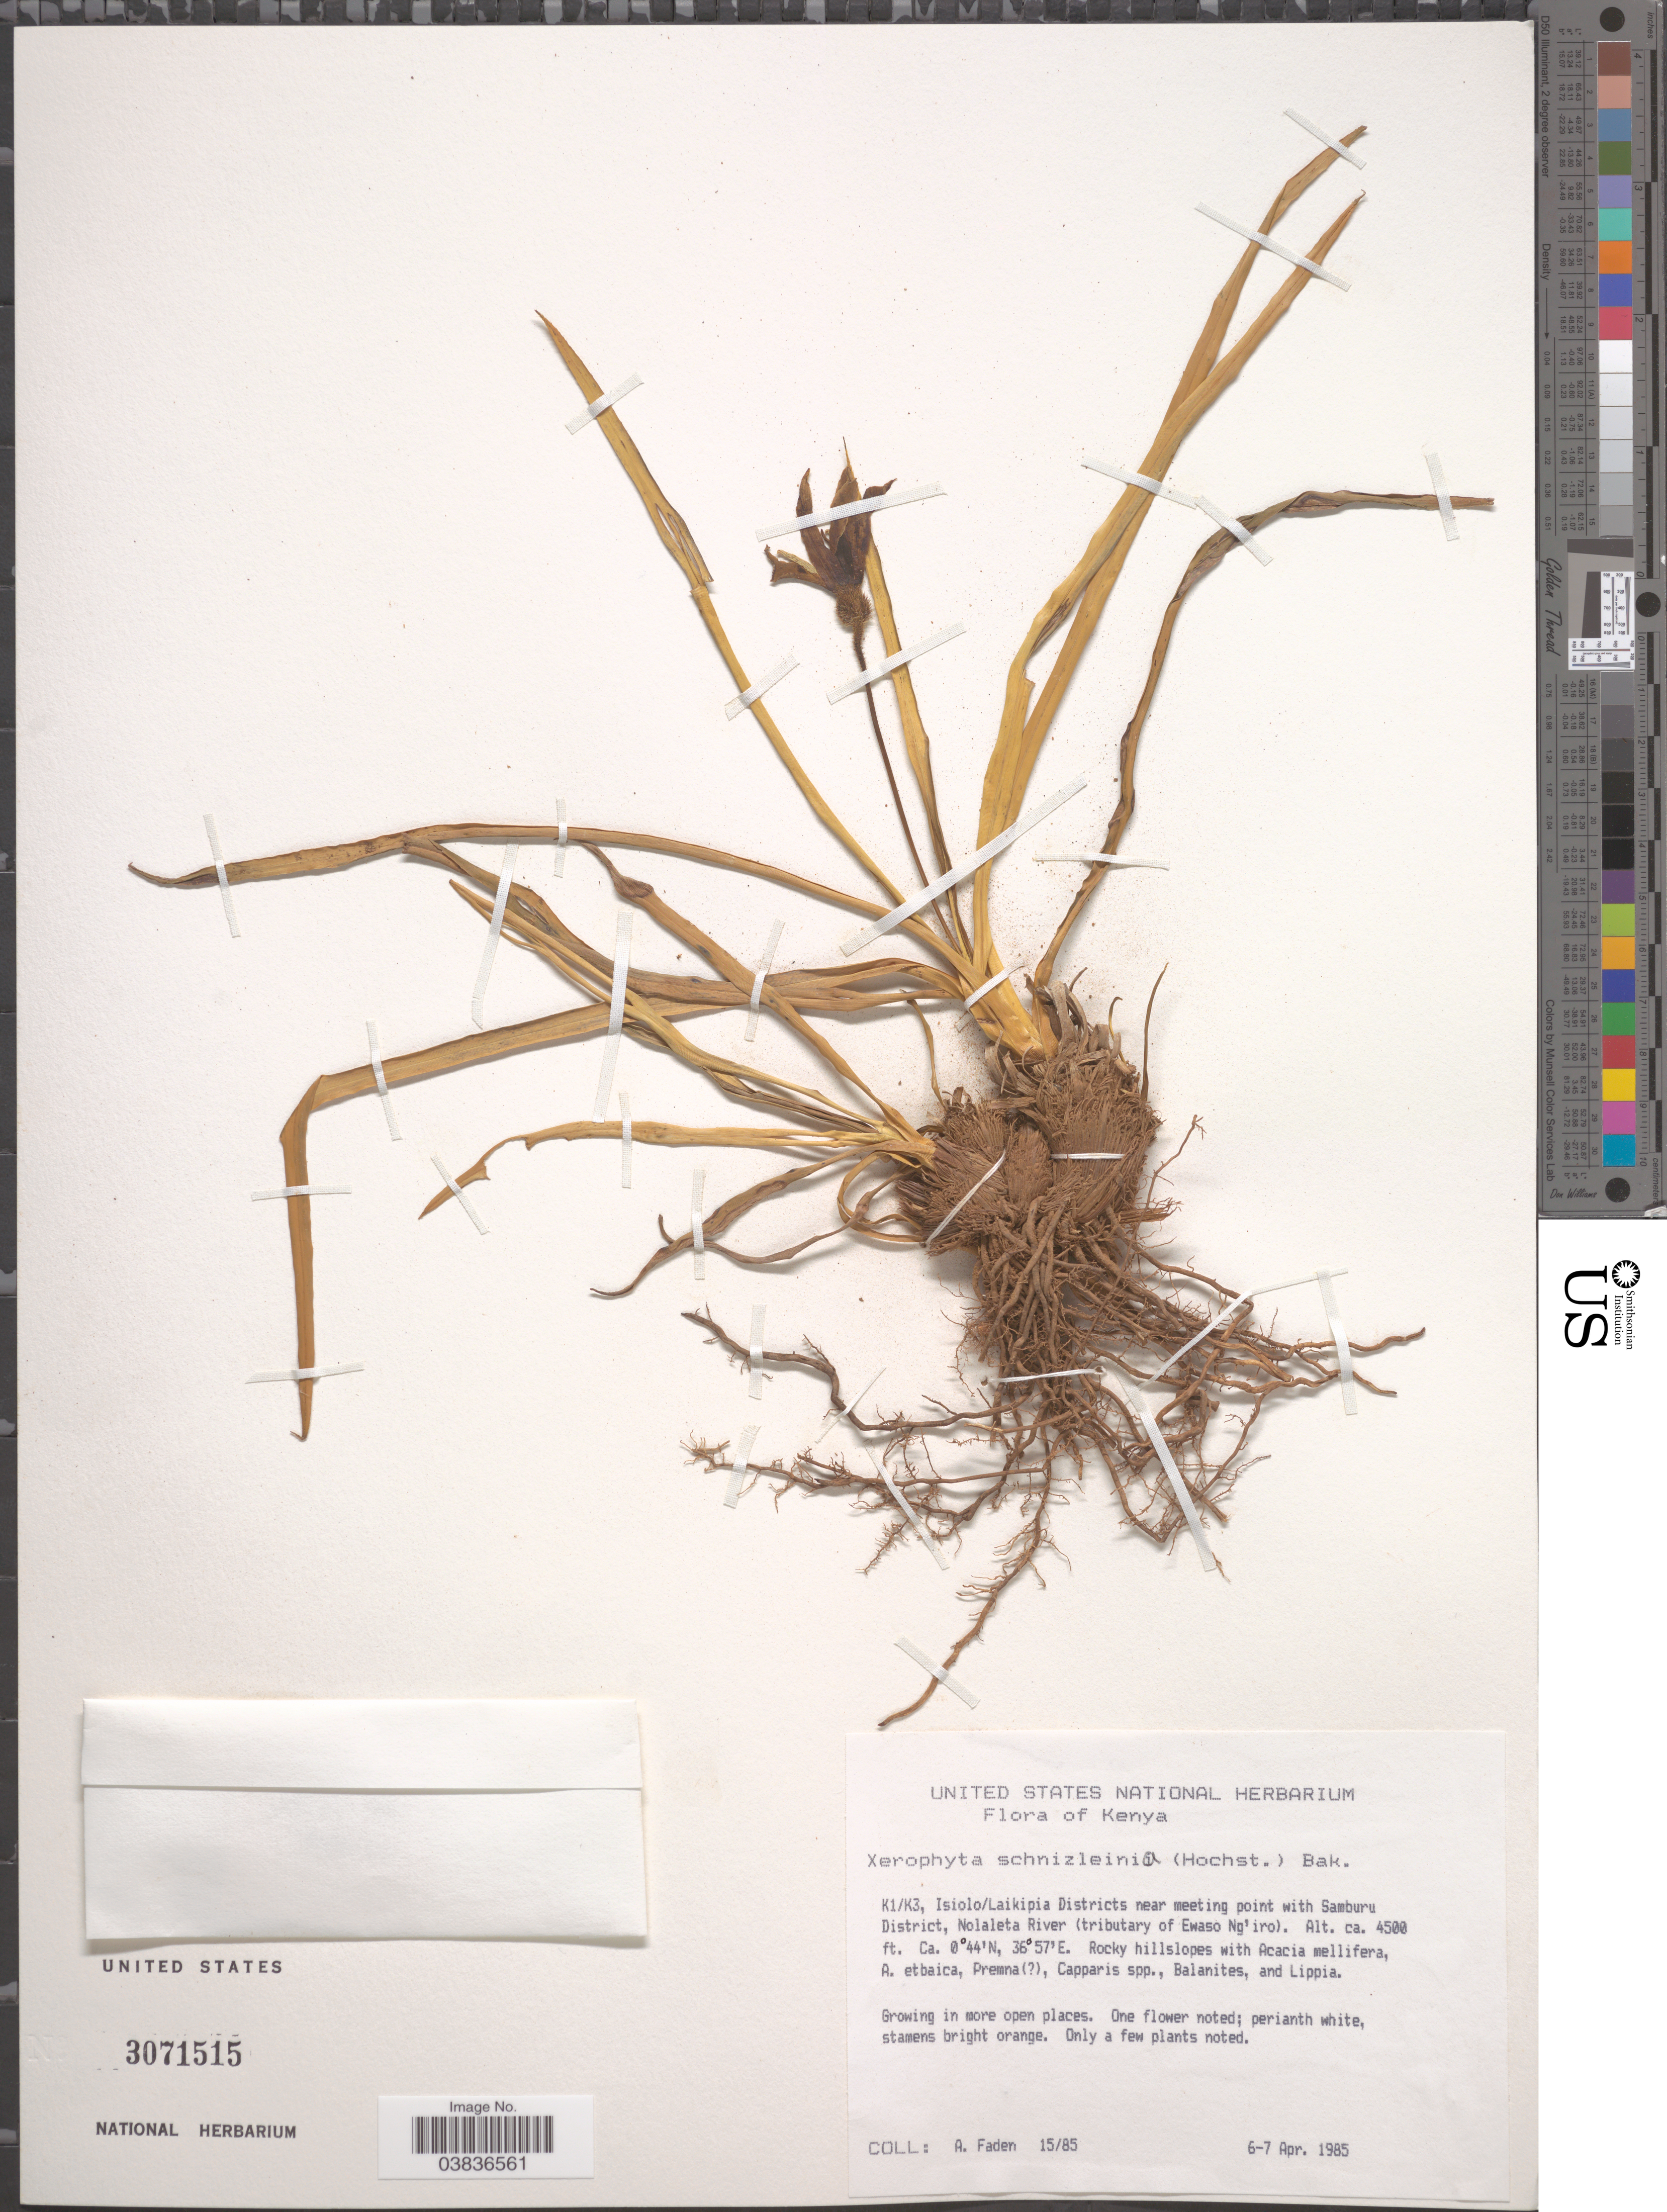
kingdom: Plantae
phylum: Tracheophyta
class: Liliopsida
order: Pandanales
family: Velloziaceae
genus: Xerophyta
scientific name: Xerophyta schnizleinia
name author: (Hochst.) Baker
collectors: A. J. Faden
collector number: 15/85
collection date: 1985-04-06/1985-04-07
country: Kenya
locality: K1/K3, Isiolo/Laikipia Districts near meeting point with Samburu District, Nolaleta River (tributary of Ewaso Ng'iro).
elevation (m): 1372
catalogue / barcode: US 3071515